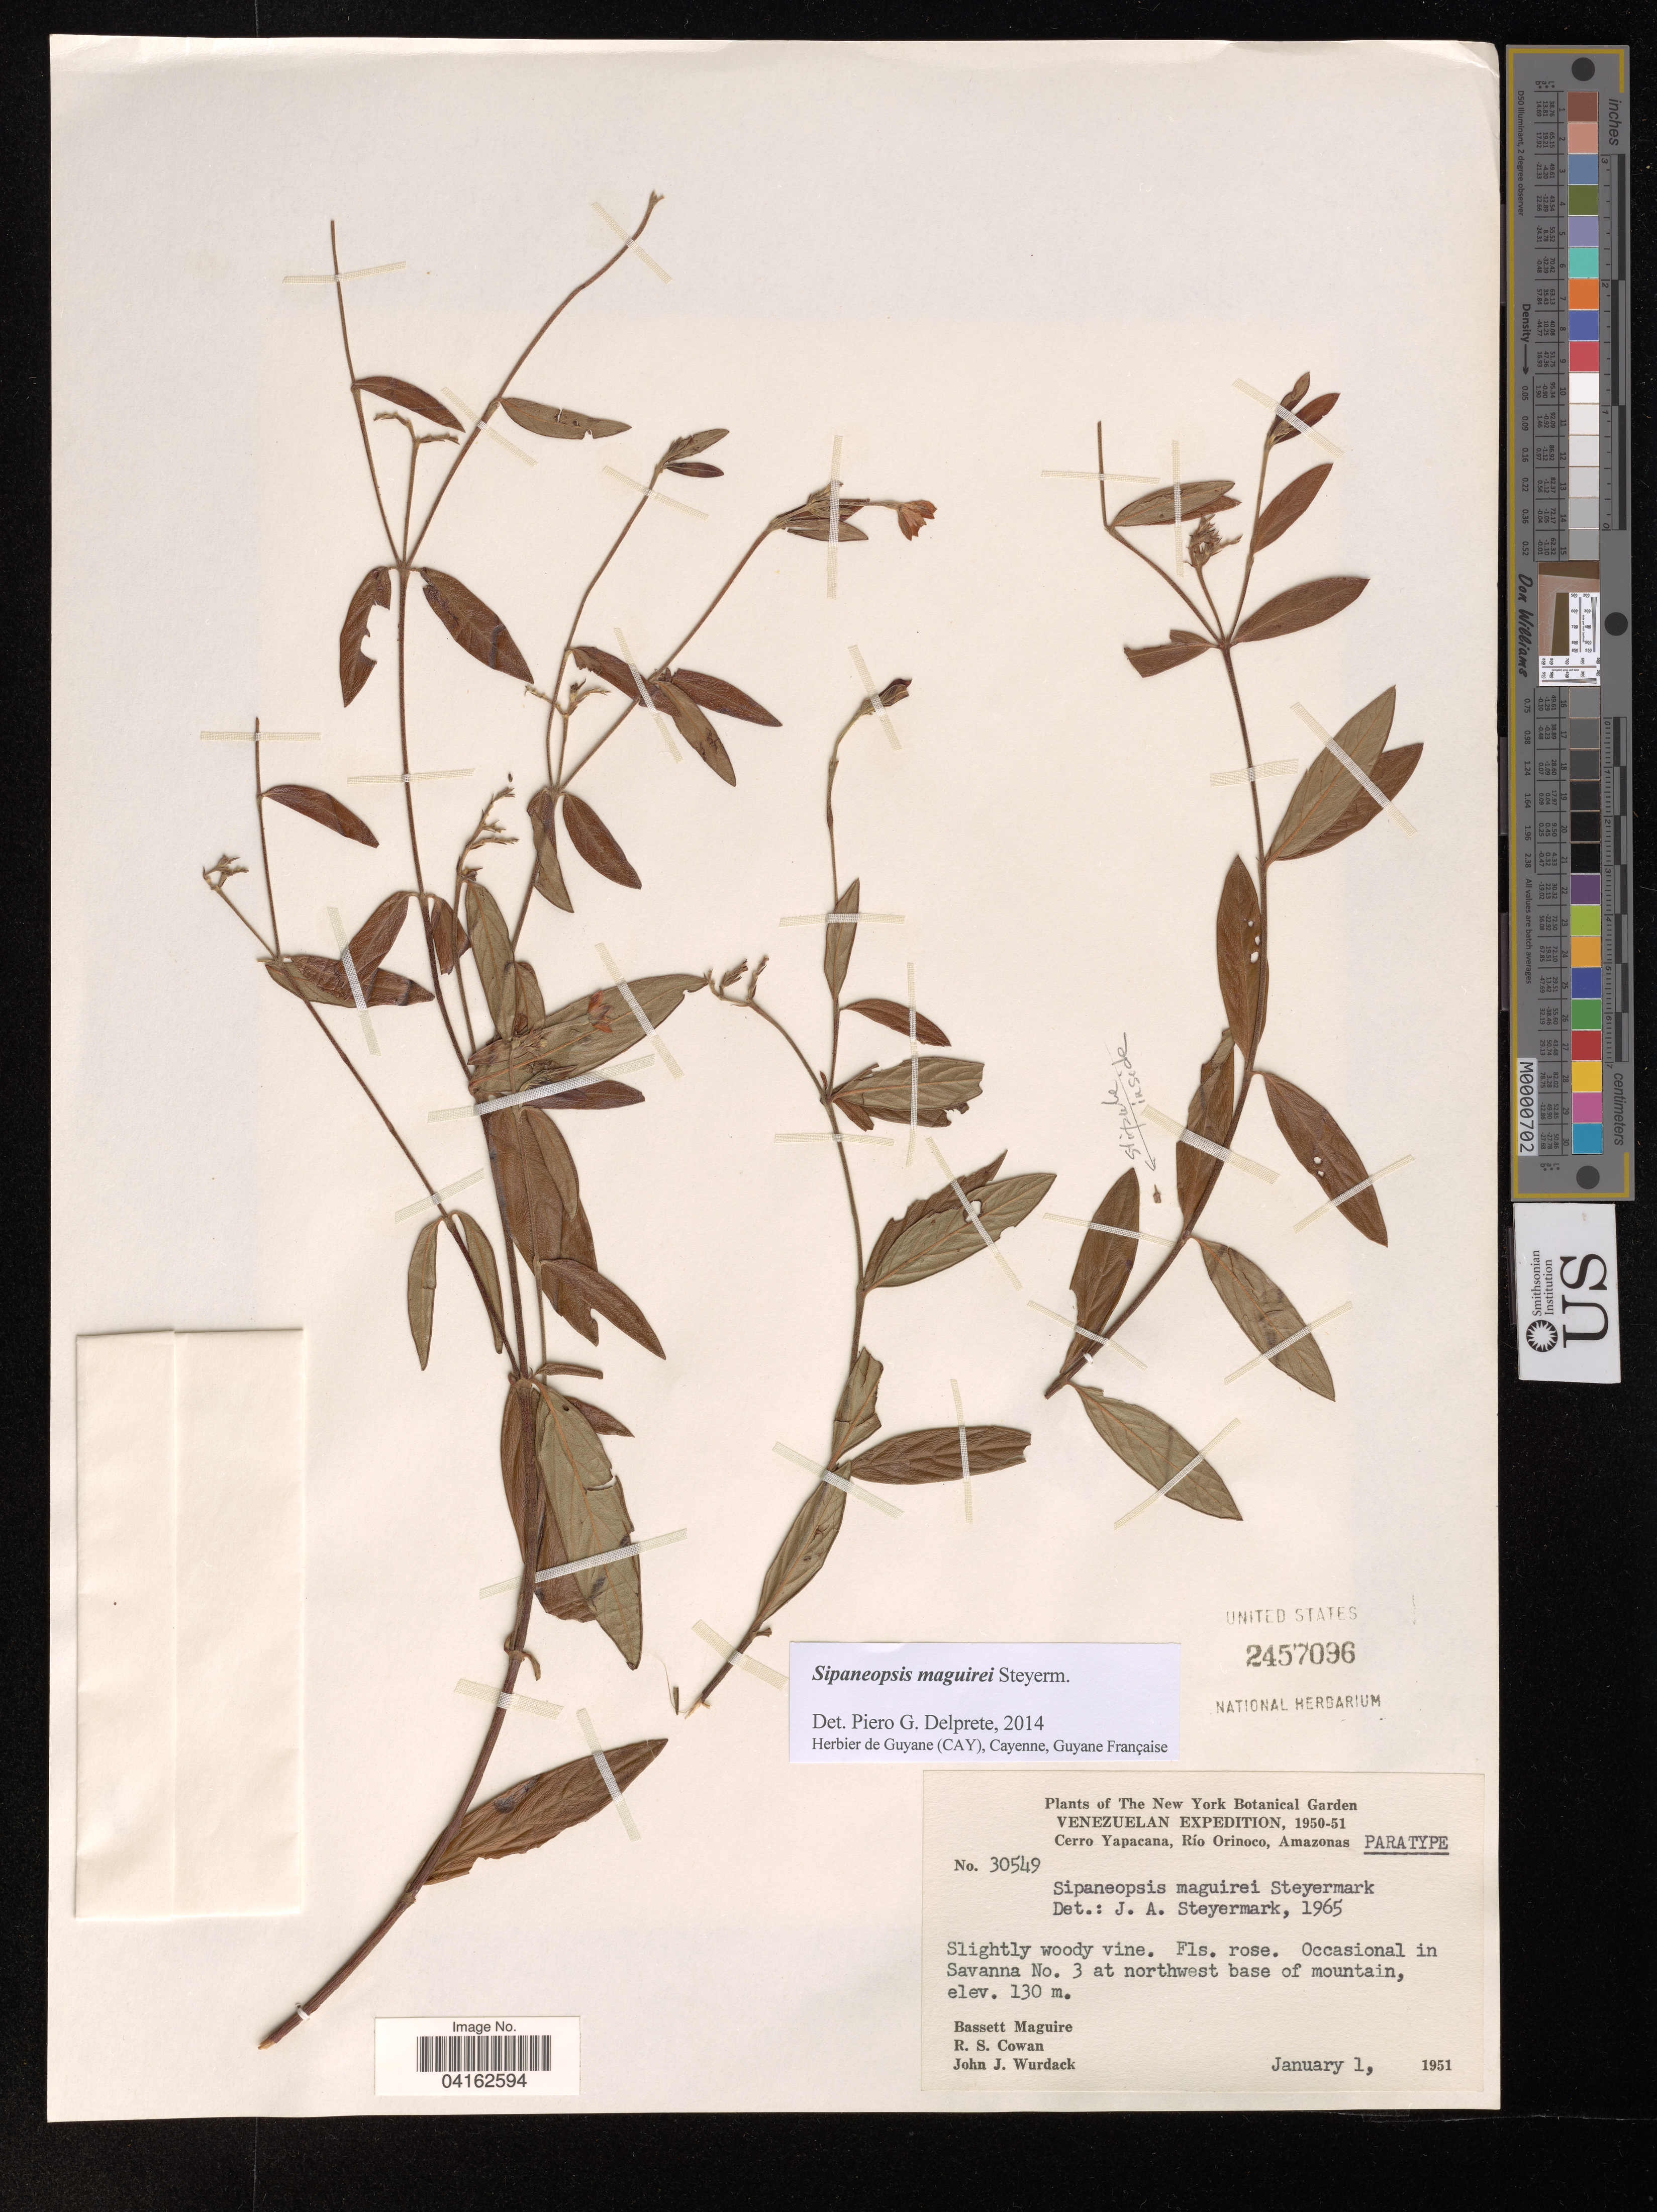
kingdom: Plantae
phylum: Tracheophyta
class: Magnoliopsida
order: Gentianales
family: Rubiaceae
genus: Sipaneopsis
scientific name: Sipaneopsis maguirei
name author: Steyerm.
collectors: B. Maguire, R. S. Cowan & J. J. Wurdack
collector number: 30549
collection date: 1951-01-01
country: Venezuela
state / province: Amazonas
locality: Cerro Yapacana, Río Orinoco, Amazonas. Occasional in Savanna No. 3 at northwest base of mountain.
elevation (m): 130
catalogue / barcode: US 2457096